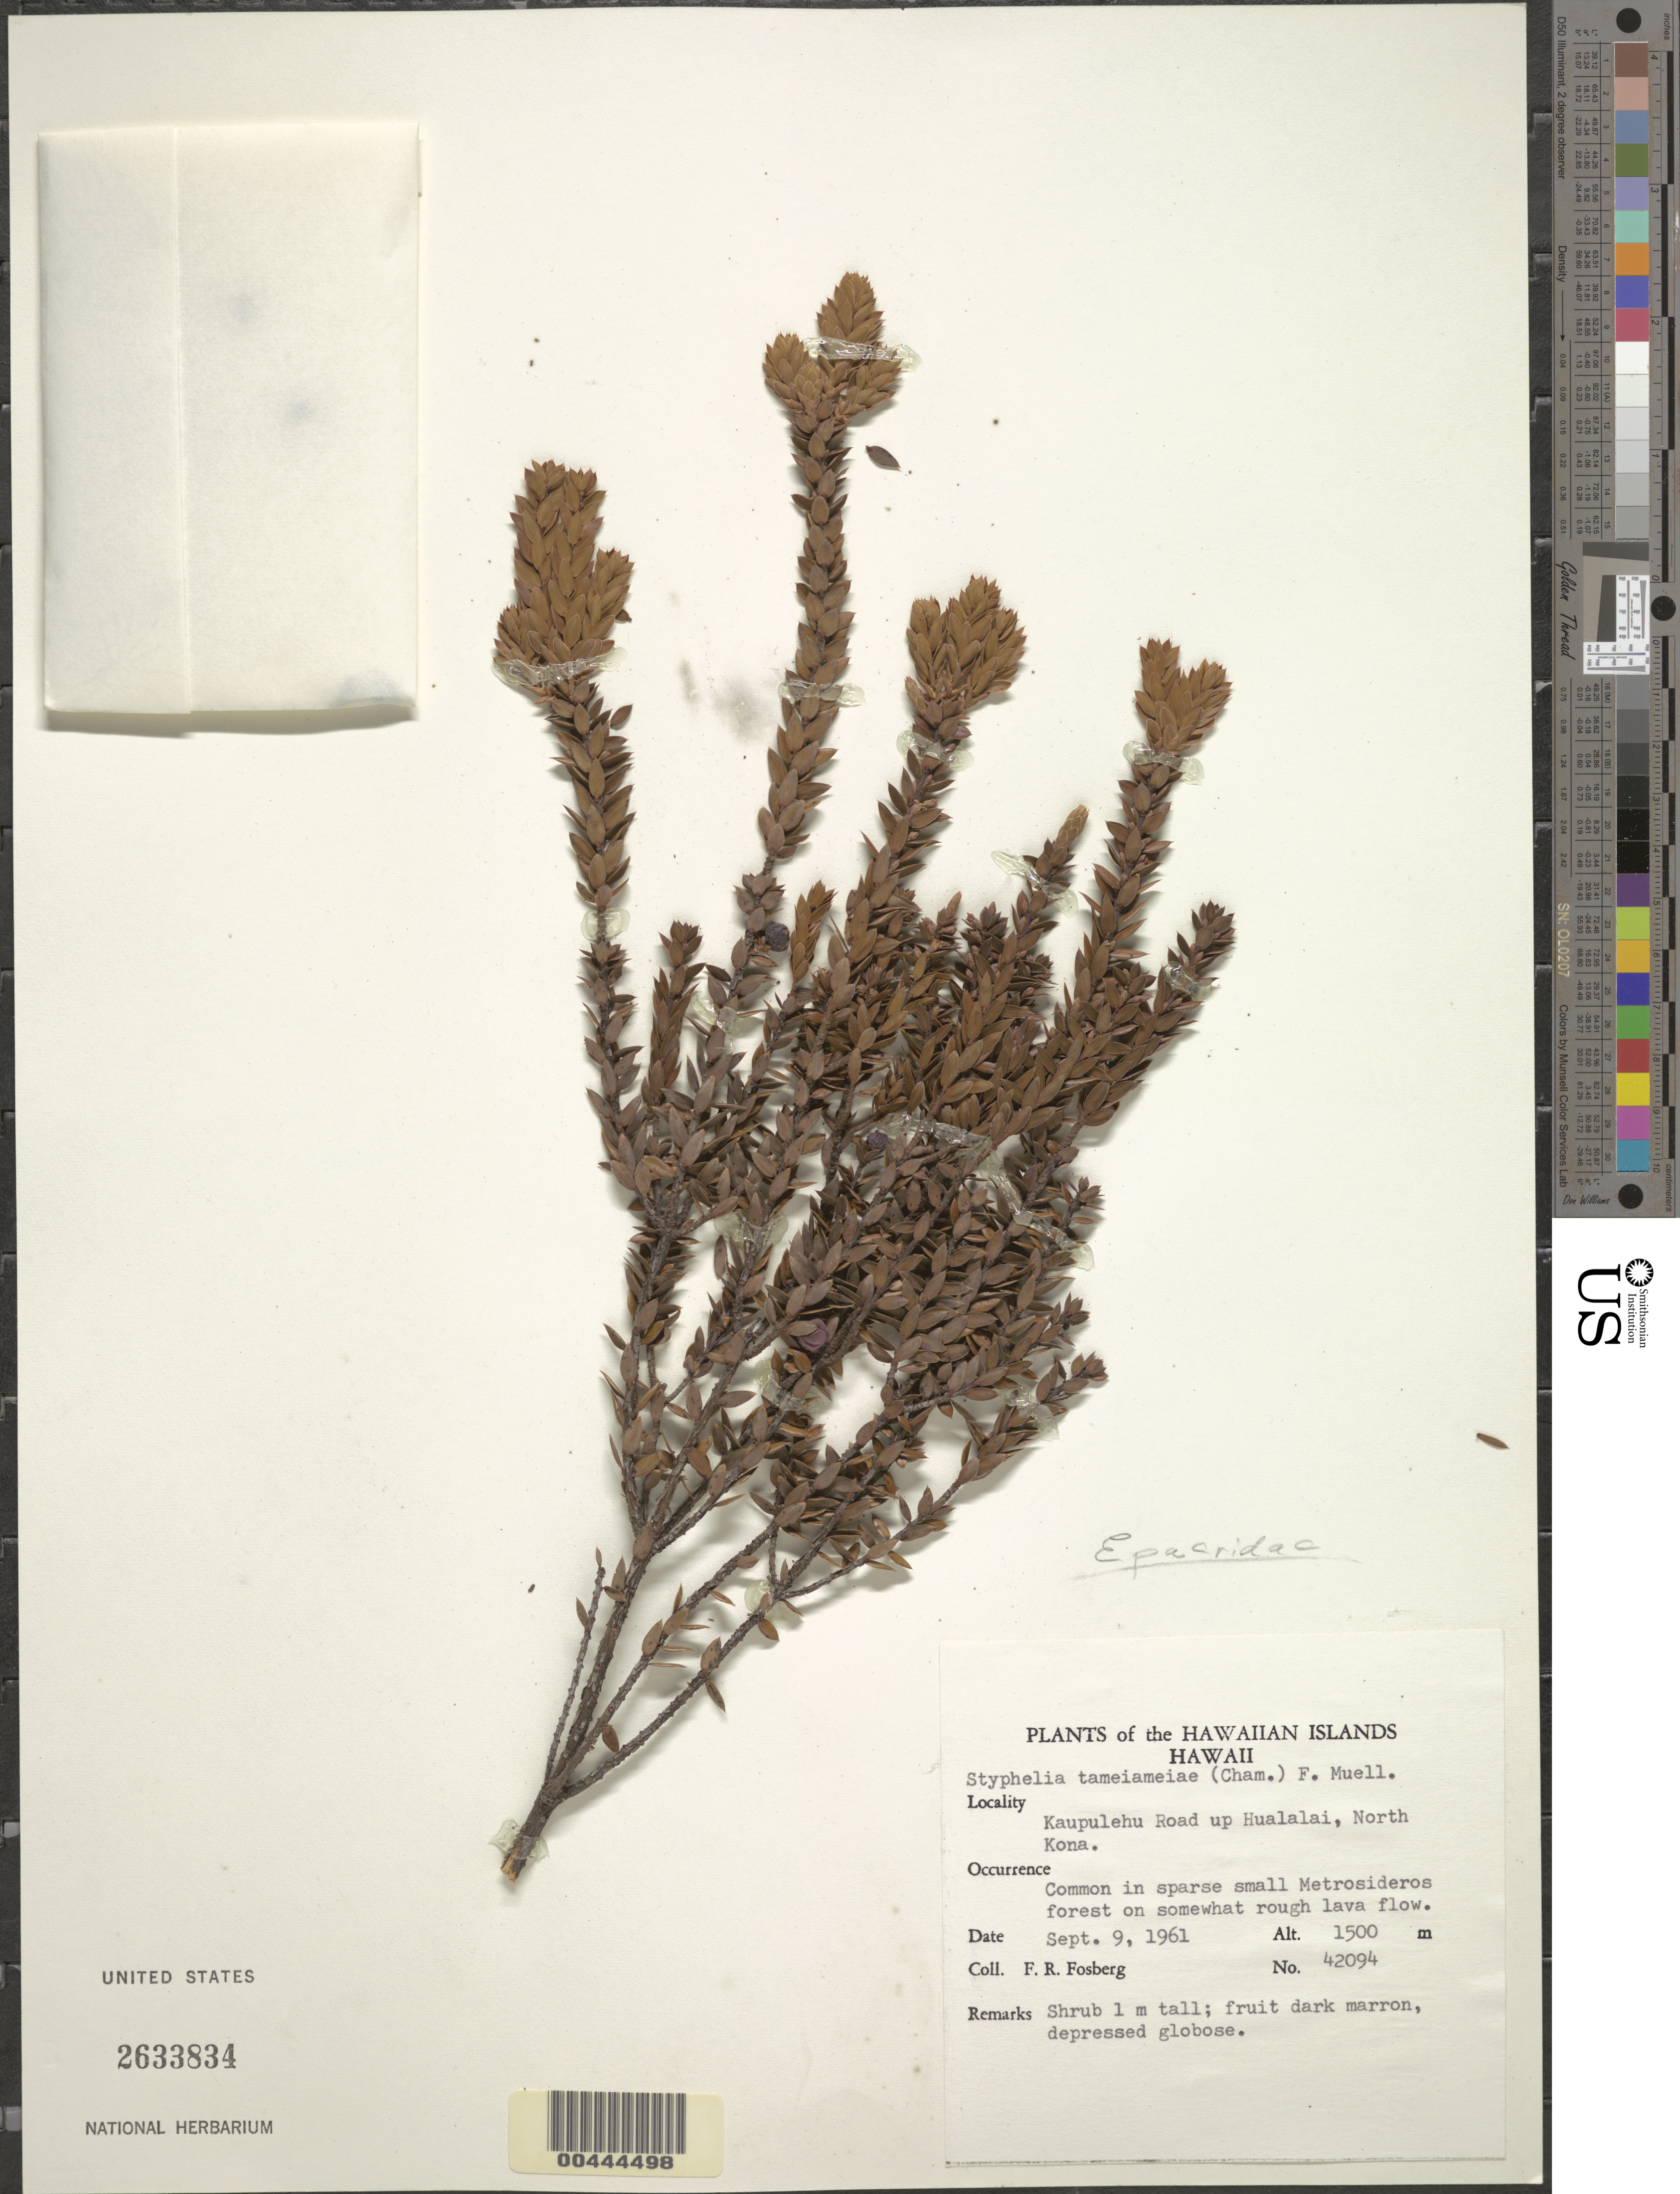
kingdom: Plantae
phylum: Tracheophyta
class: Magnoliopsida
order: Ericales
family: Ericaceae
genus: Leptecophylla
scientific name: Leptecophylla tameiameiae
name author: (Cham. & Schltdl.) C.M. Weiller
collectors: F. R. Fosberg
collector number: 42094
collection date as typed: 9 Sep 1961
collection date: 1961-09-09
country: United States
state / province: Hawaii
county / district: Hawaii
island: Hawaii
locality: Kaupulehu Road up Hualalai, N Kona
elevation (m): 1500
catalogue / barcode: US 2633834